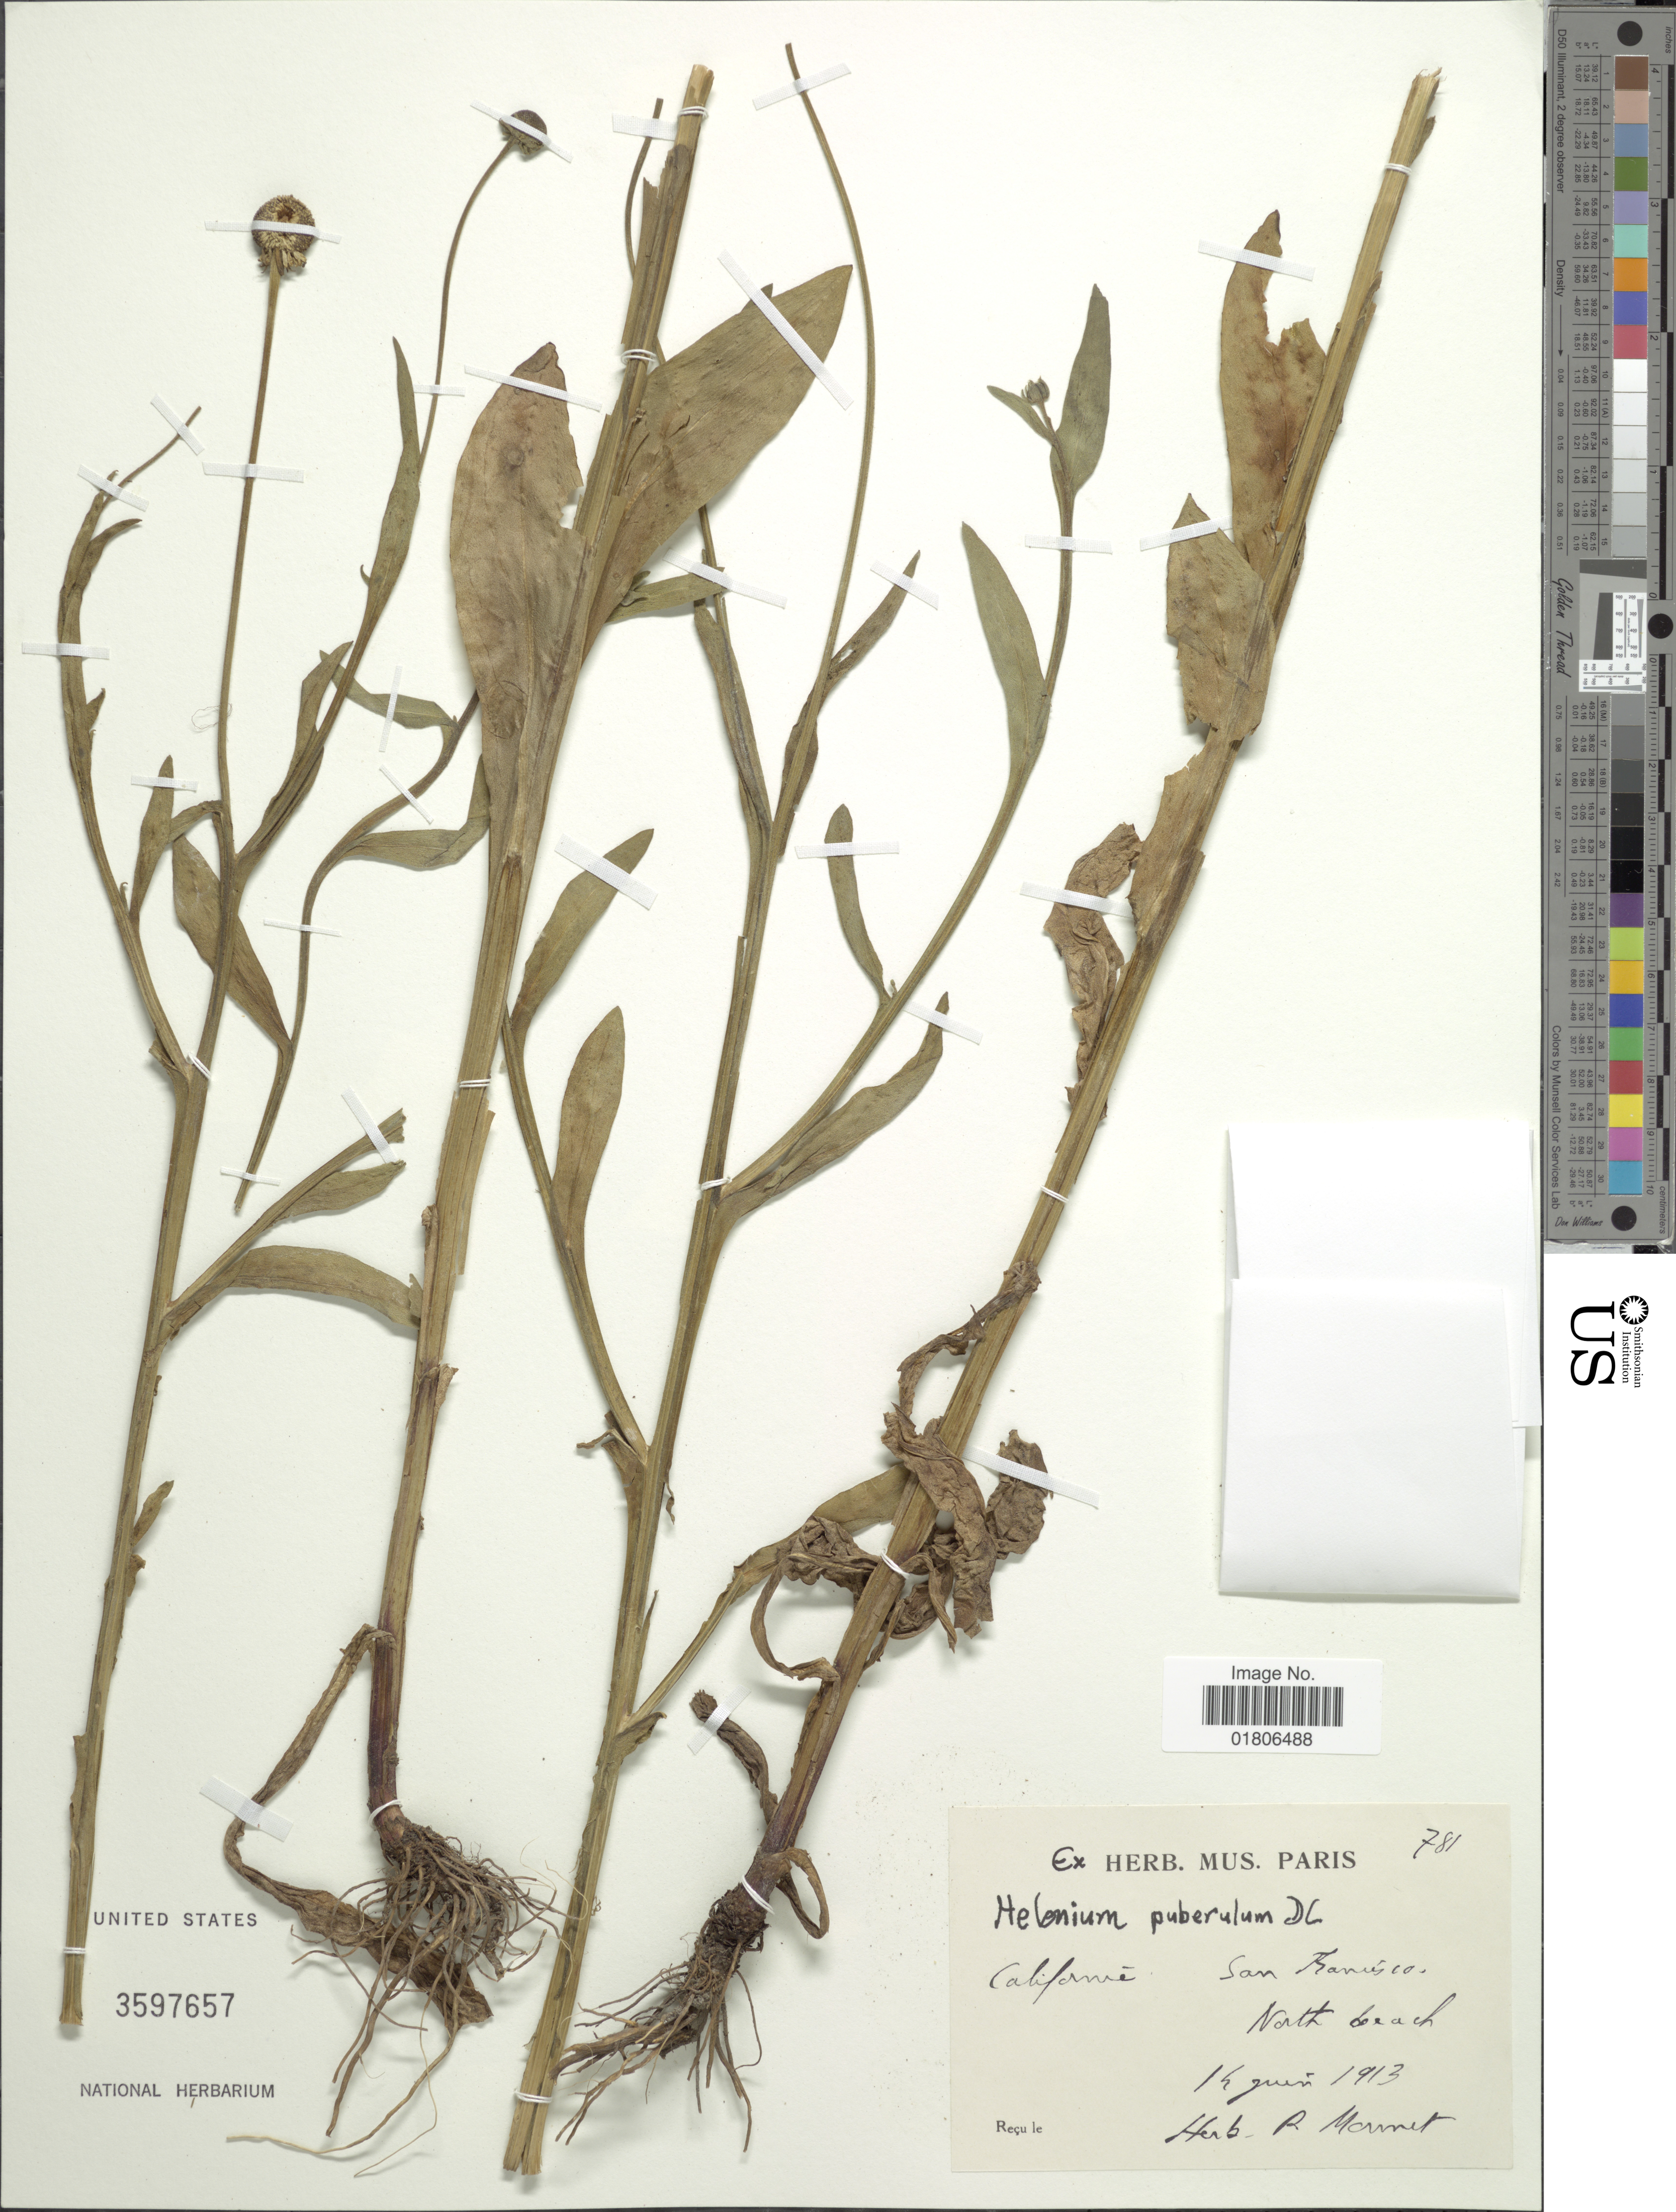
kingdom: Plantae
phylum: Tracheophyta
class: Magnoliopsida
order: Asterales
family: Asteraceae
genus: Helenium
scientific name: Helenium puberulum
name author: DC.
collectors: P. Monnet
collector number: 781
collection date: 1913-06-14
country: United States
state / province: California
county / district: San Francisco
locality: San Francisco, North Beach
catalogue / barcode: US 3597657